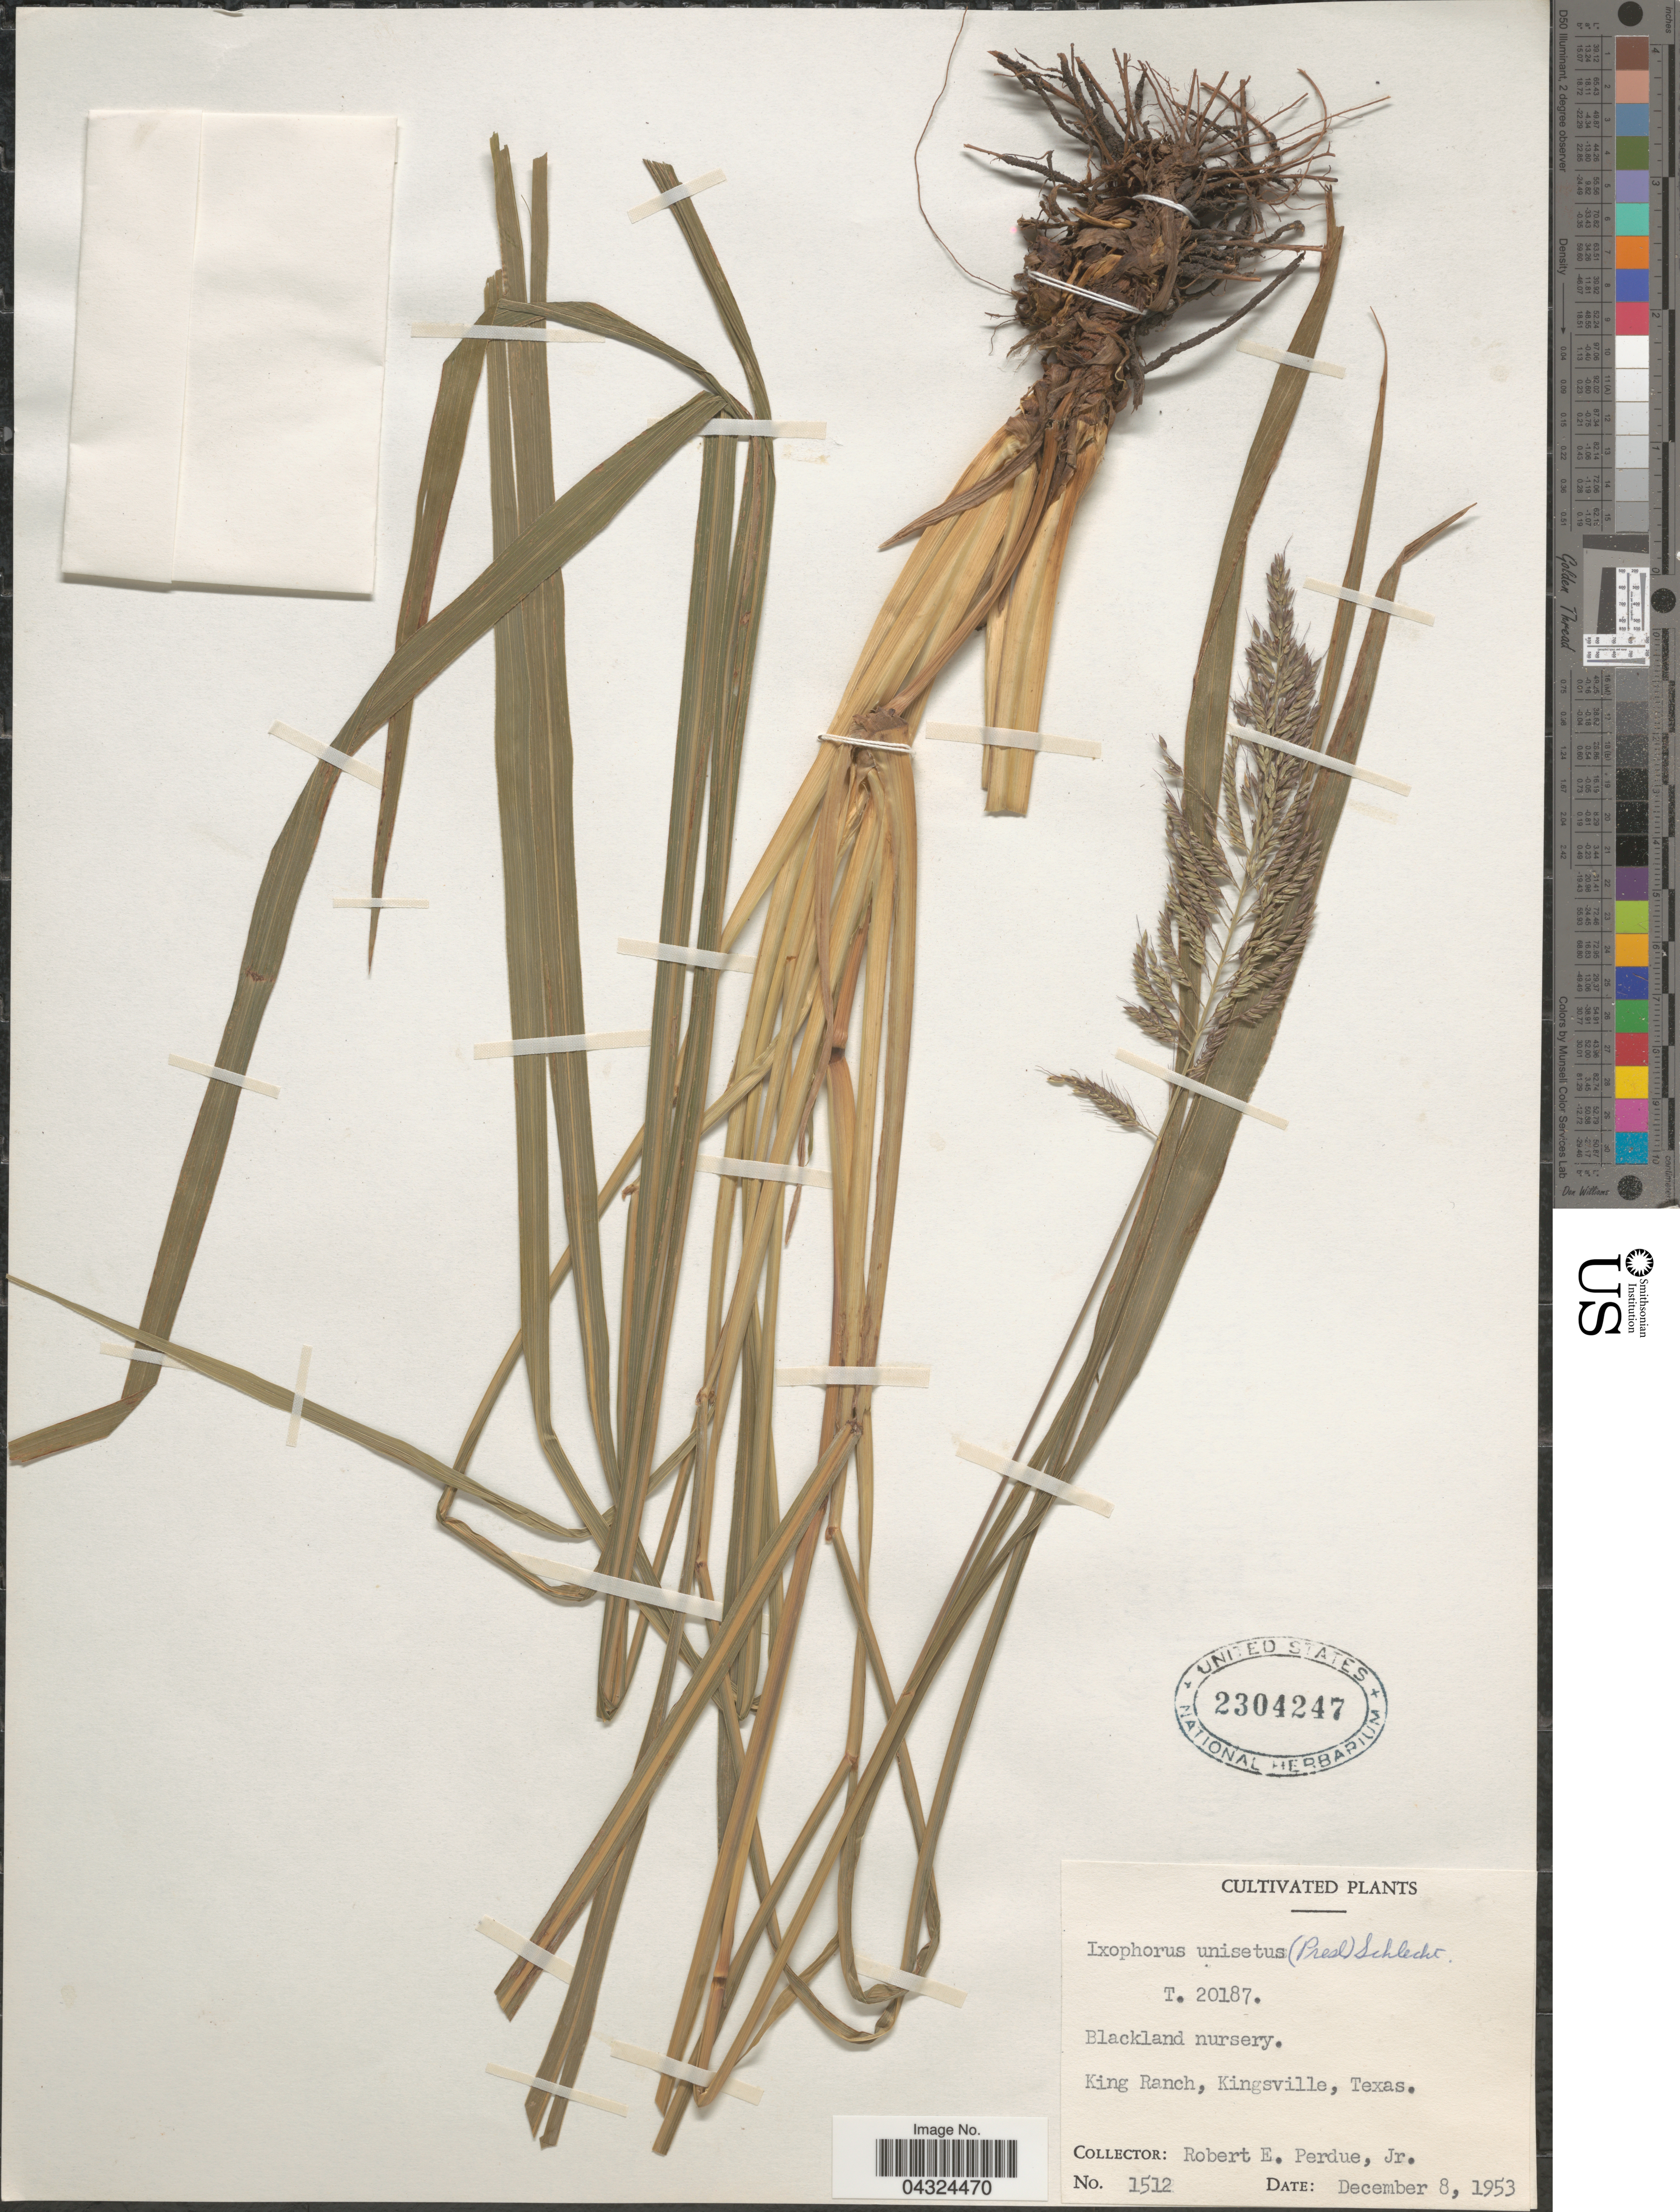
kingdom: Plantae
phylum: Tracheophyta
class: Liliopsida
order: Poales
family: Poaceae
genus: Ixophorus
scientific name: Ixophorus unisetus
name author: (J. Presl) Schltdl.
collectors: R. E. Perdue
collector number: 1512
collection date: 1953-12-08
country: United States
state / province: Texas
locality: Blackland nursery. King Ranch, Kingsville.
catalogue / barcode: US 2304247